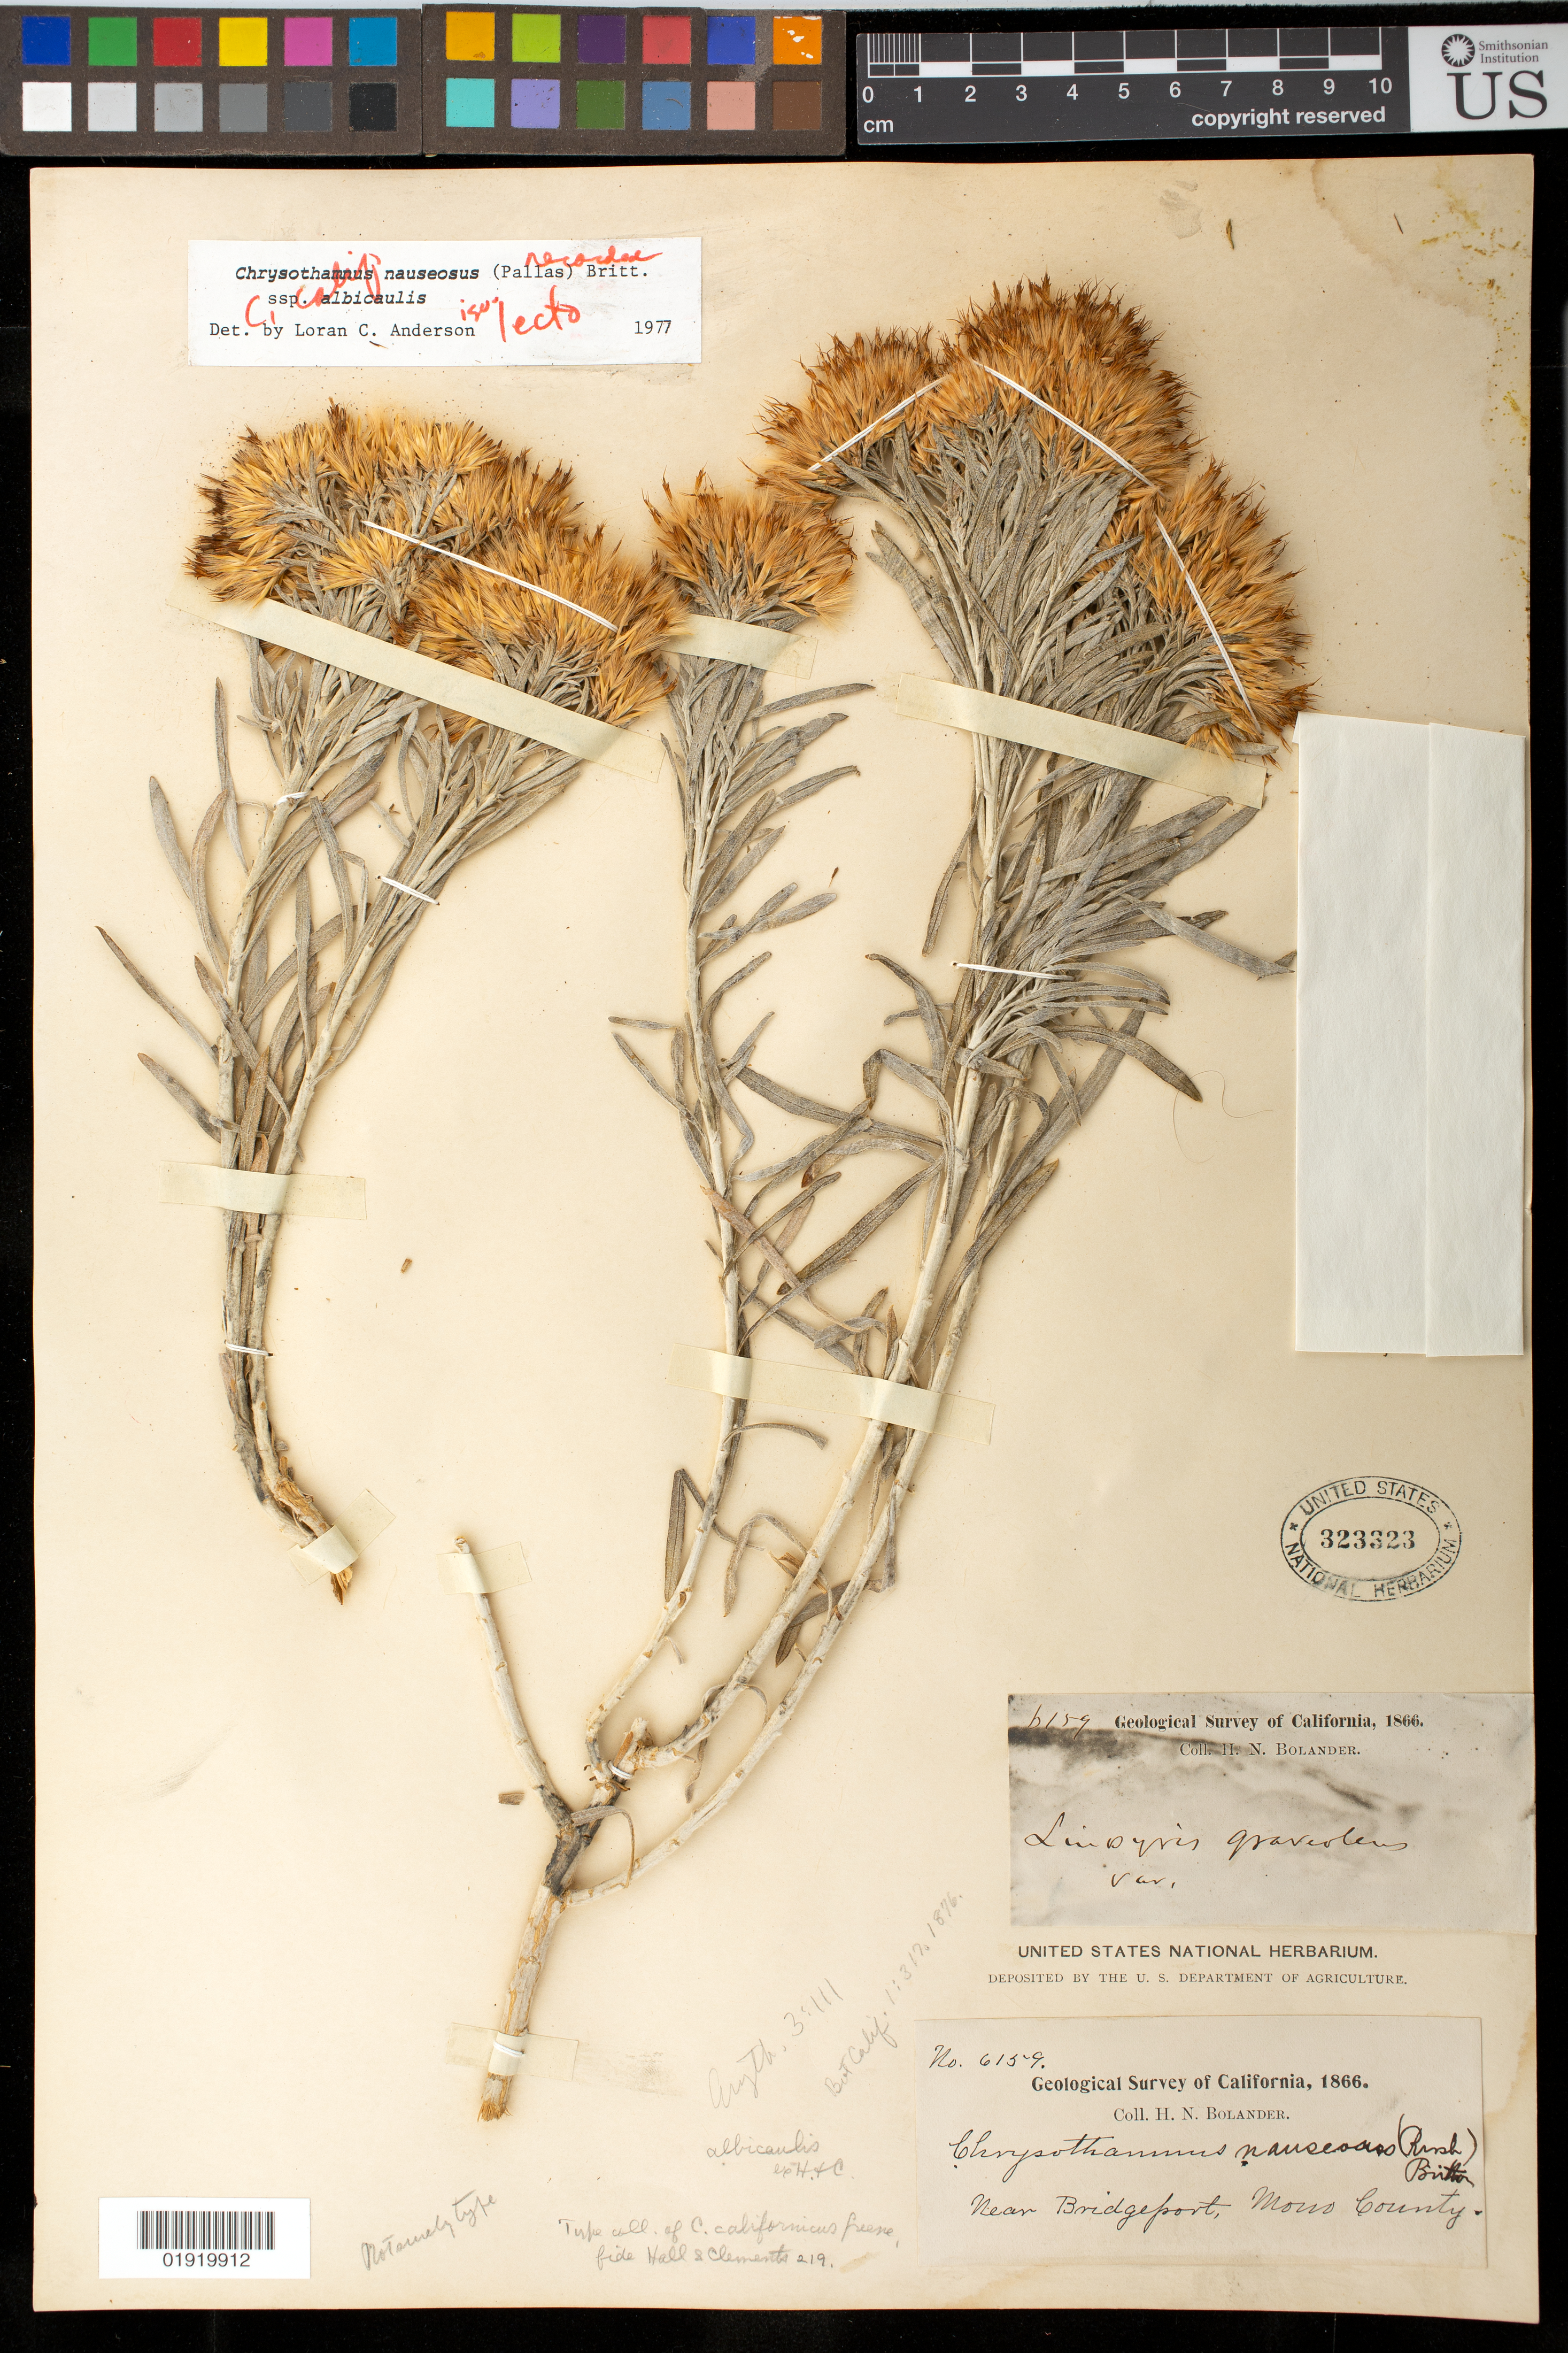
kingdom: Plantae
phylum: Tracheophyta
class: Magnoliopsida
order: Asterales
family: Asteraceae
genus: Chrysothamnus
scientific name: Chrysothamnus californicus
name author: Greene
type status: Possible Type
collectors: H. Bolander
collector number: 6159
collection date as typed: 1866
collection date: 1866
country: United States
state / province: California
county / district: Mono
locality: Near Bridgeport, Mono County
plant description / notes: Despite various annotations, dubiously type material. Protologue, "Bigelovia graveolens, var. albicaulis A. Gray, Bot. Calif. i. 317 (1876) as to the Californian plant.... Common in the higher Sierra Nevada of Placer and Nevada Counties, California...." The Gray reference cites "Var. albicaulis, above Donner Lake, at 10,000 feet, E.L. Greene, a rare form, apparently confined to a narrow district in the interior, extending to the eastern part of Oregon and adjacent parts of Idaho."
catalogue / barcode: US 323323